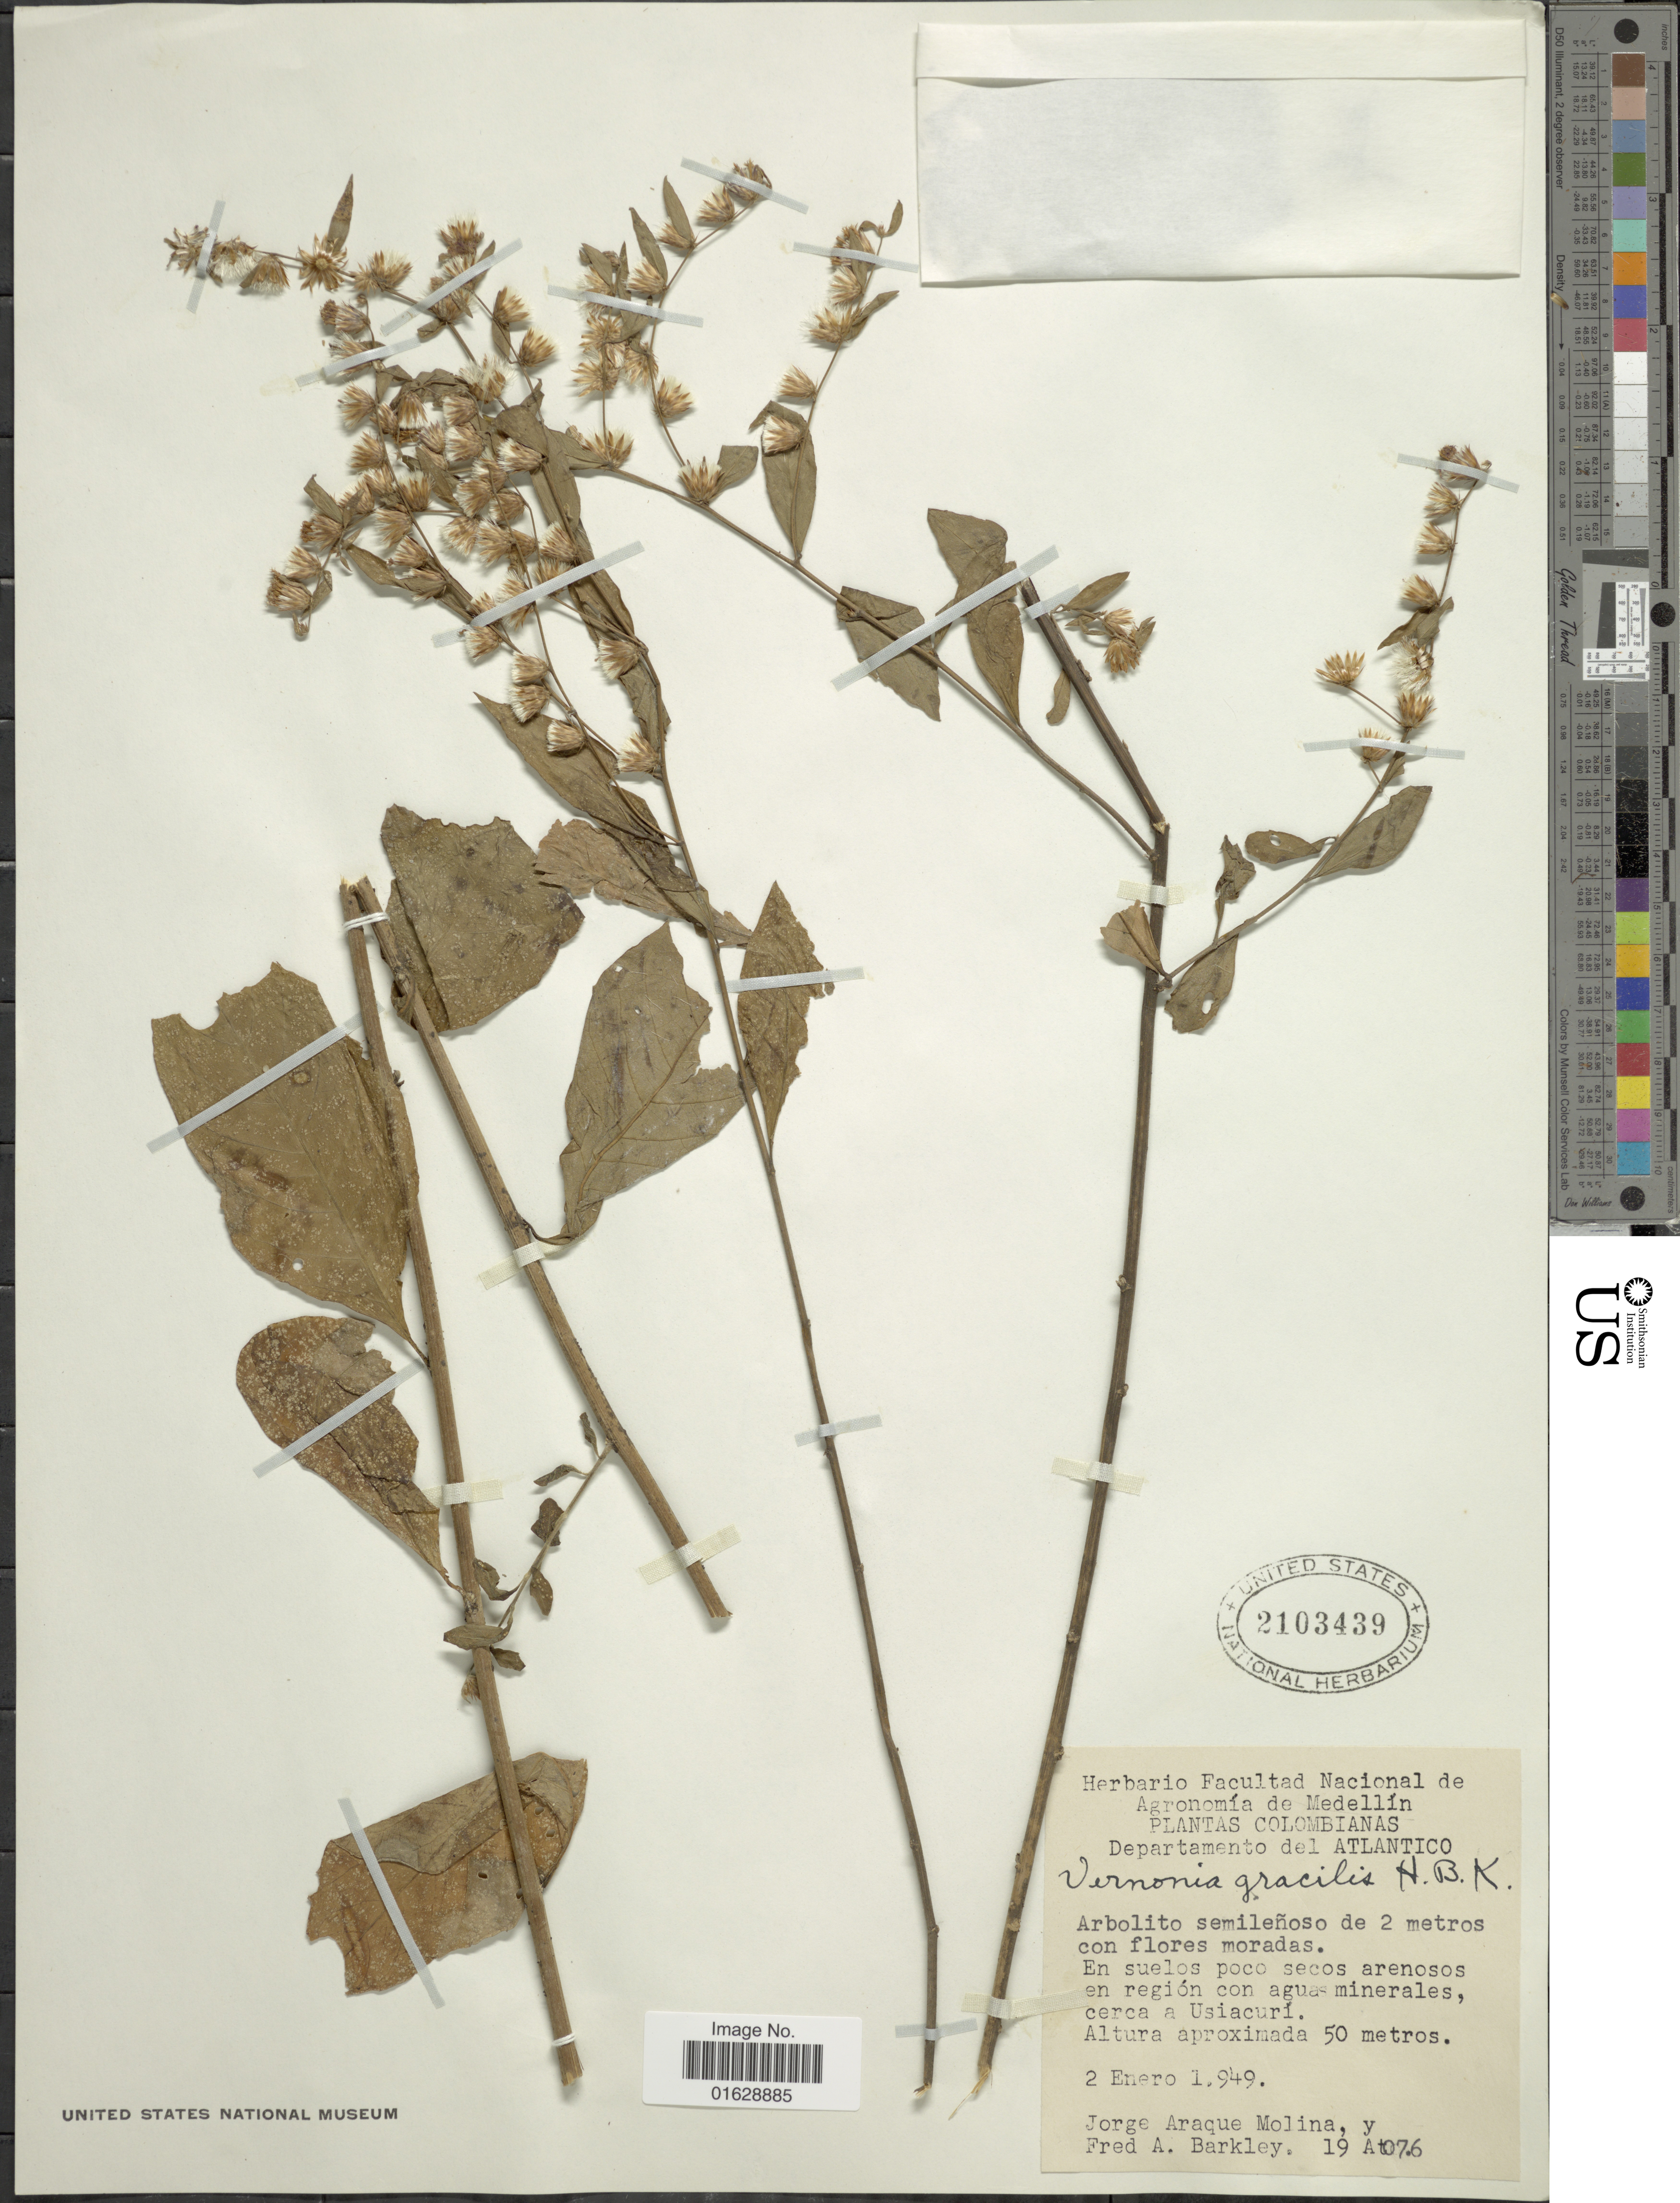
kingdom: Plantae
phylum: Tracheophyta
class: Magnoliopsida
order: Asterales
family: Asteraceae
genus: Lepidaploa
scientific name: Lepidaploa gracilis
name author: (Kunth) H. Rob.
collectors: J. A. Molina & F. A. Barkley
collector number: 19At08.6*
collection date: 1949-01-02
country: Colombia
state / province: Atlántico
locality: Departamento del Atlantico. En suelos poco secos arenosos en region con aguas minerales, cerca a Usiacuri.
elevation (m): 50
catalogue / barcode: US 2103439